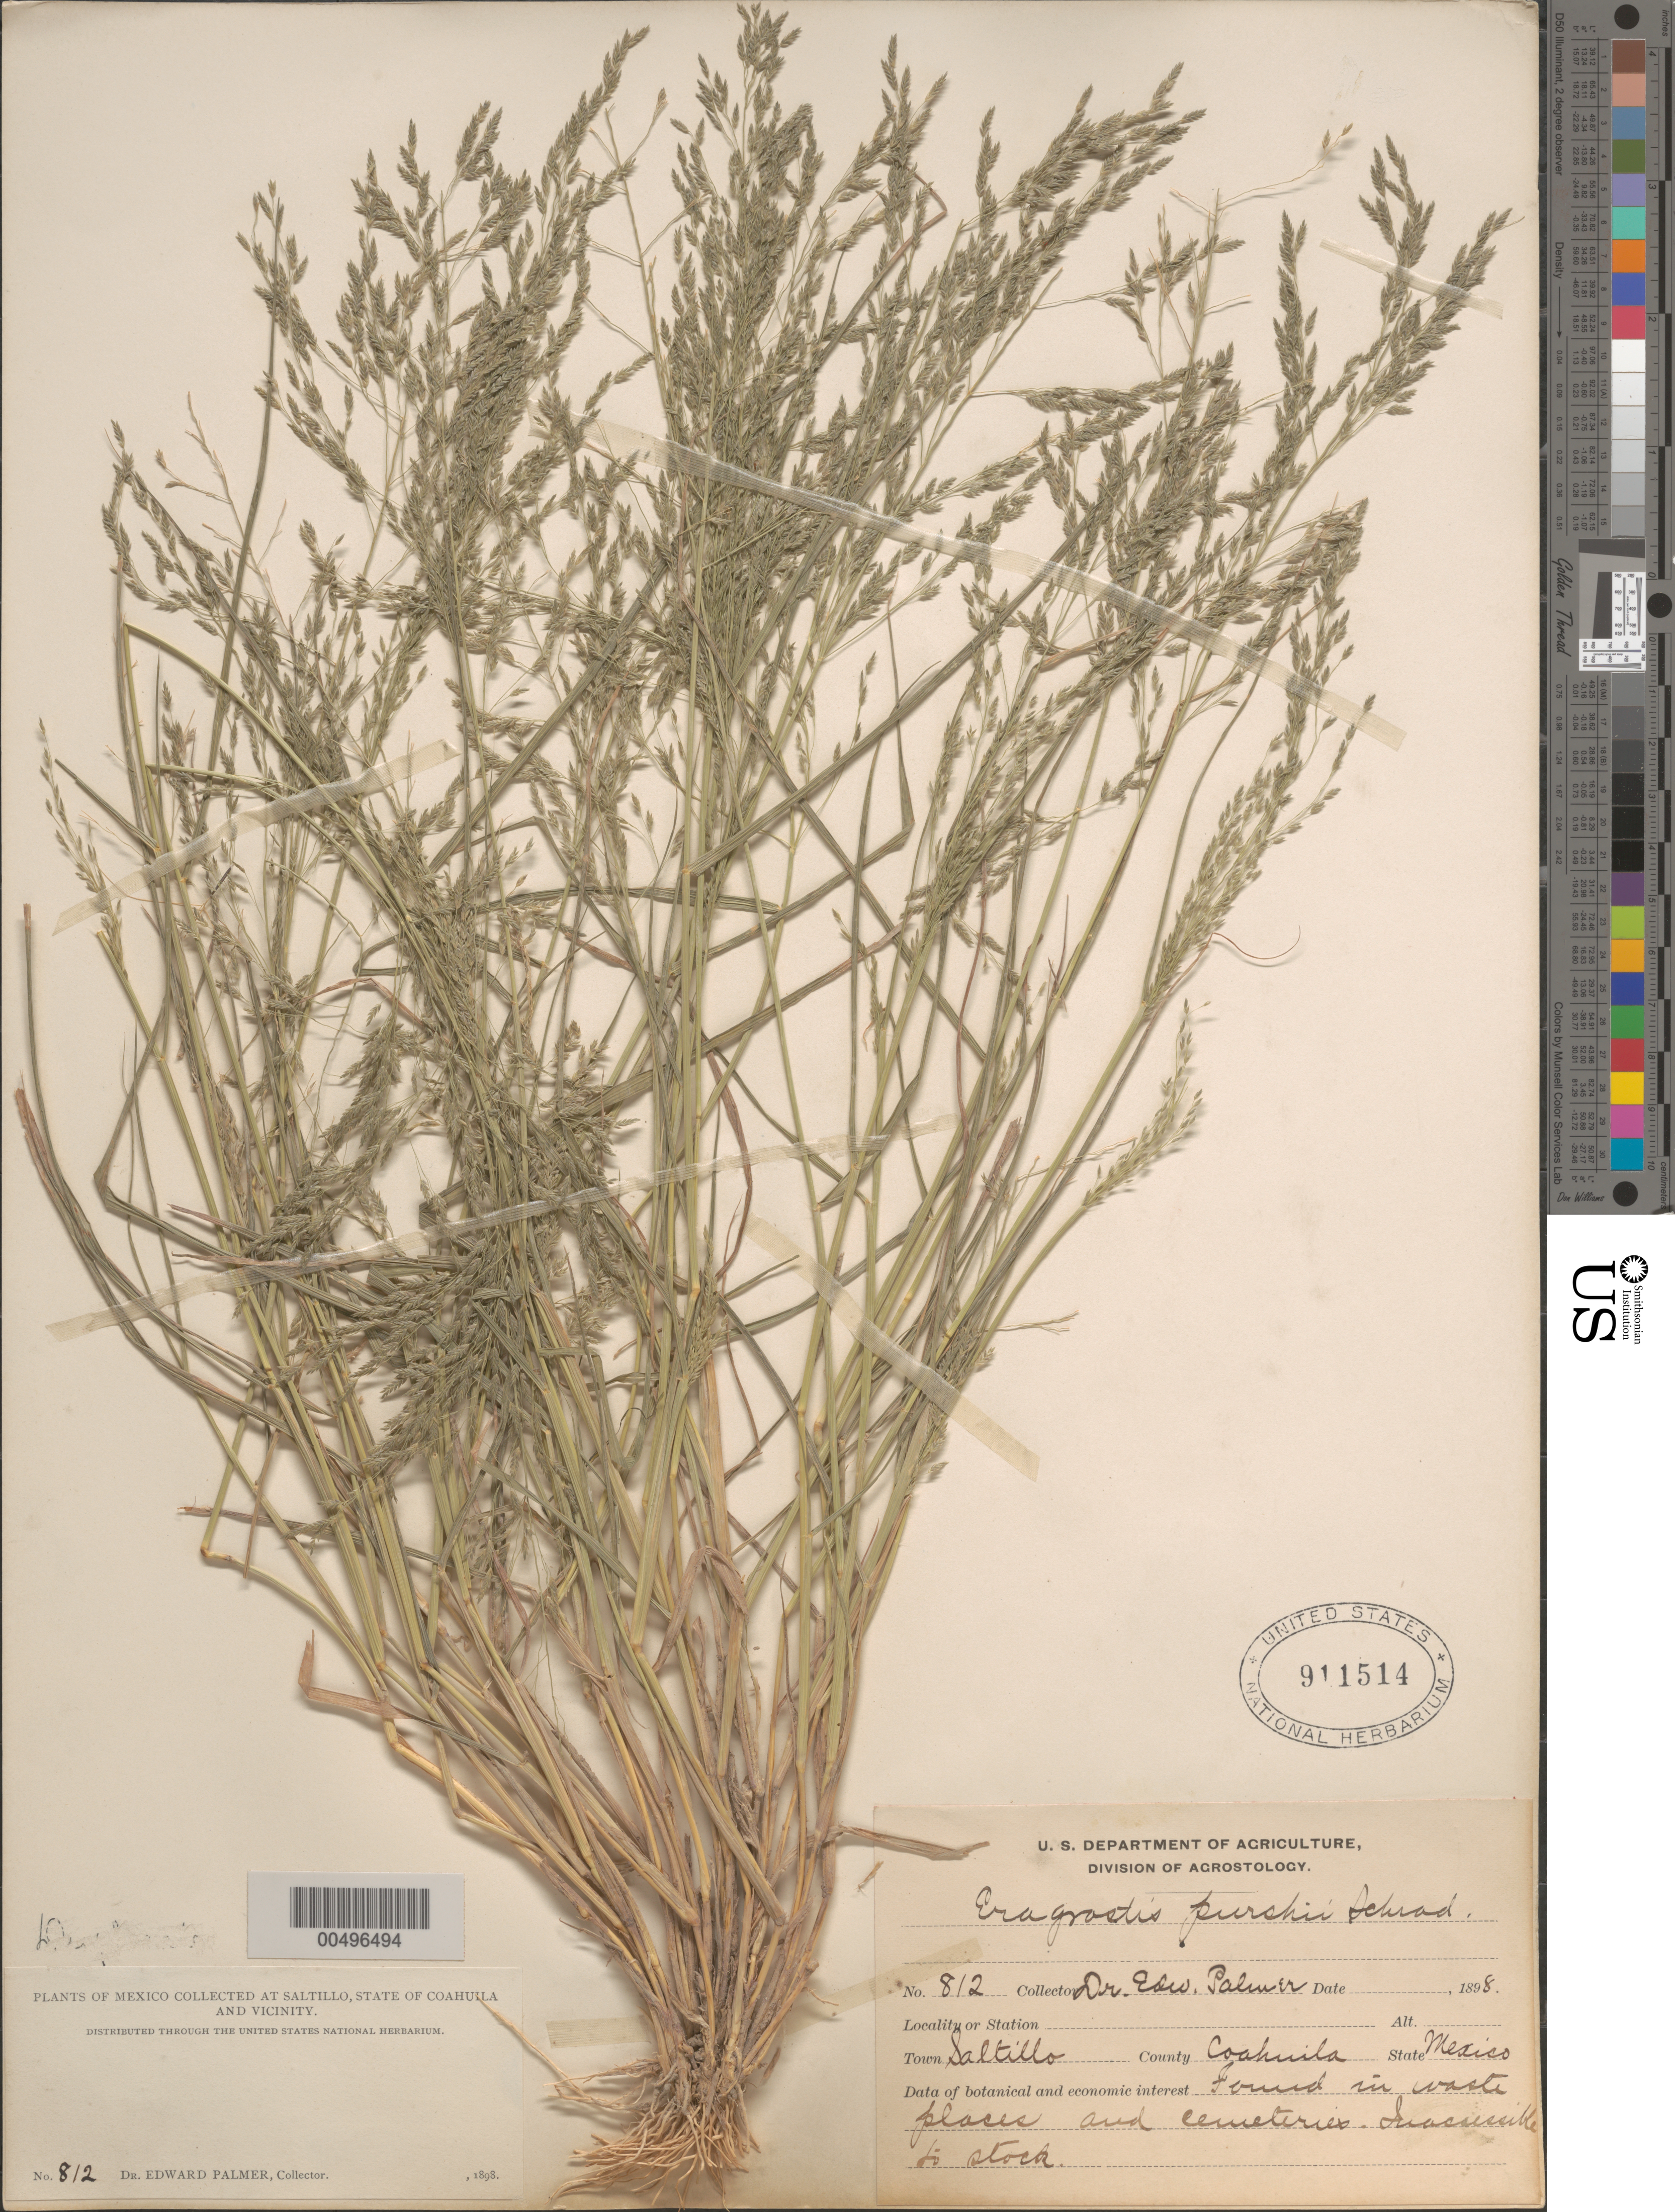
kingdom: Plantae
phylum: Tracheophyta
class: Liliopsida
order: Poales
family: Poaceae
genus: Eragrostis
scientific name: Eragrostis pectinacea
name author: (Michx.) Nees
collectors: E. Palmer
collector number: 812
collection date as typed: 1898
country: Mexico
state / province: Coahuila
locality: Saltillo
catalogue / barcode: US 911514